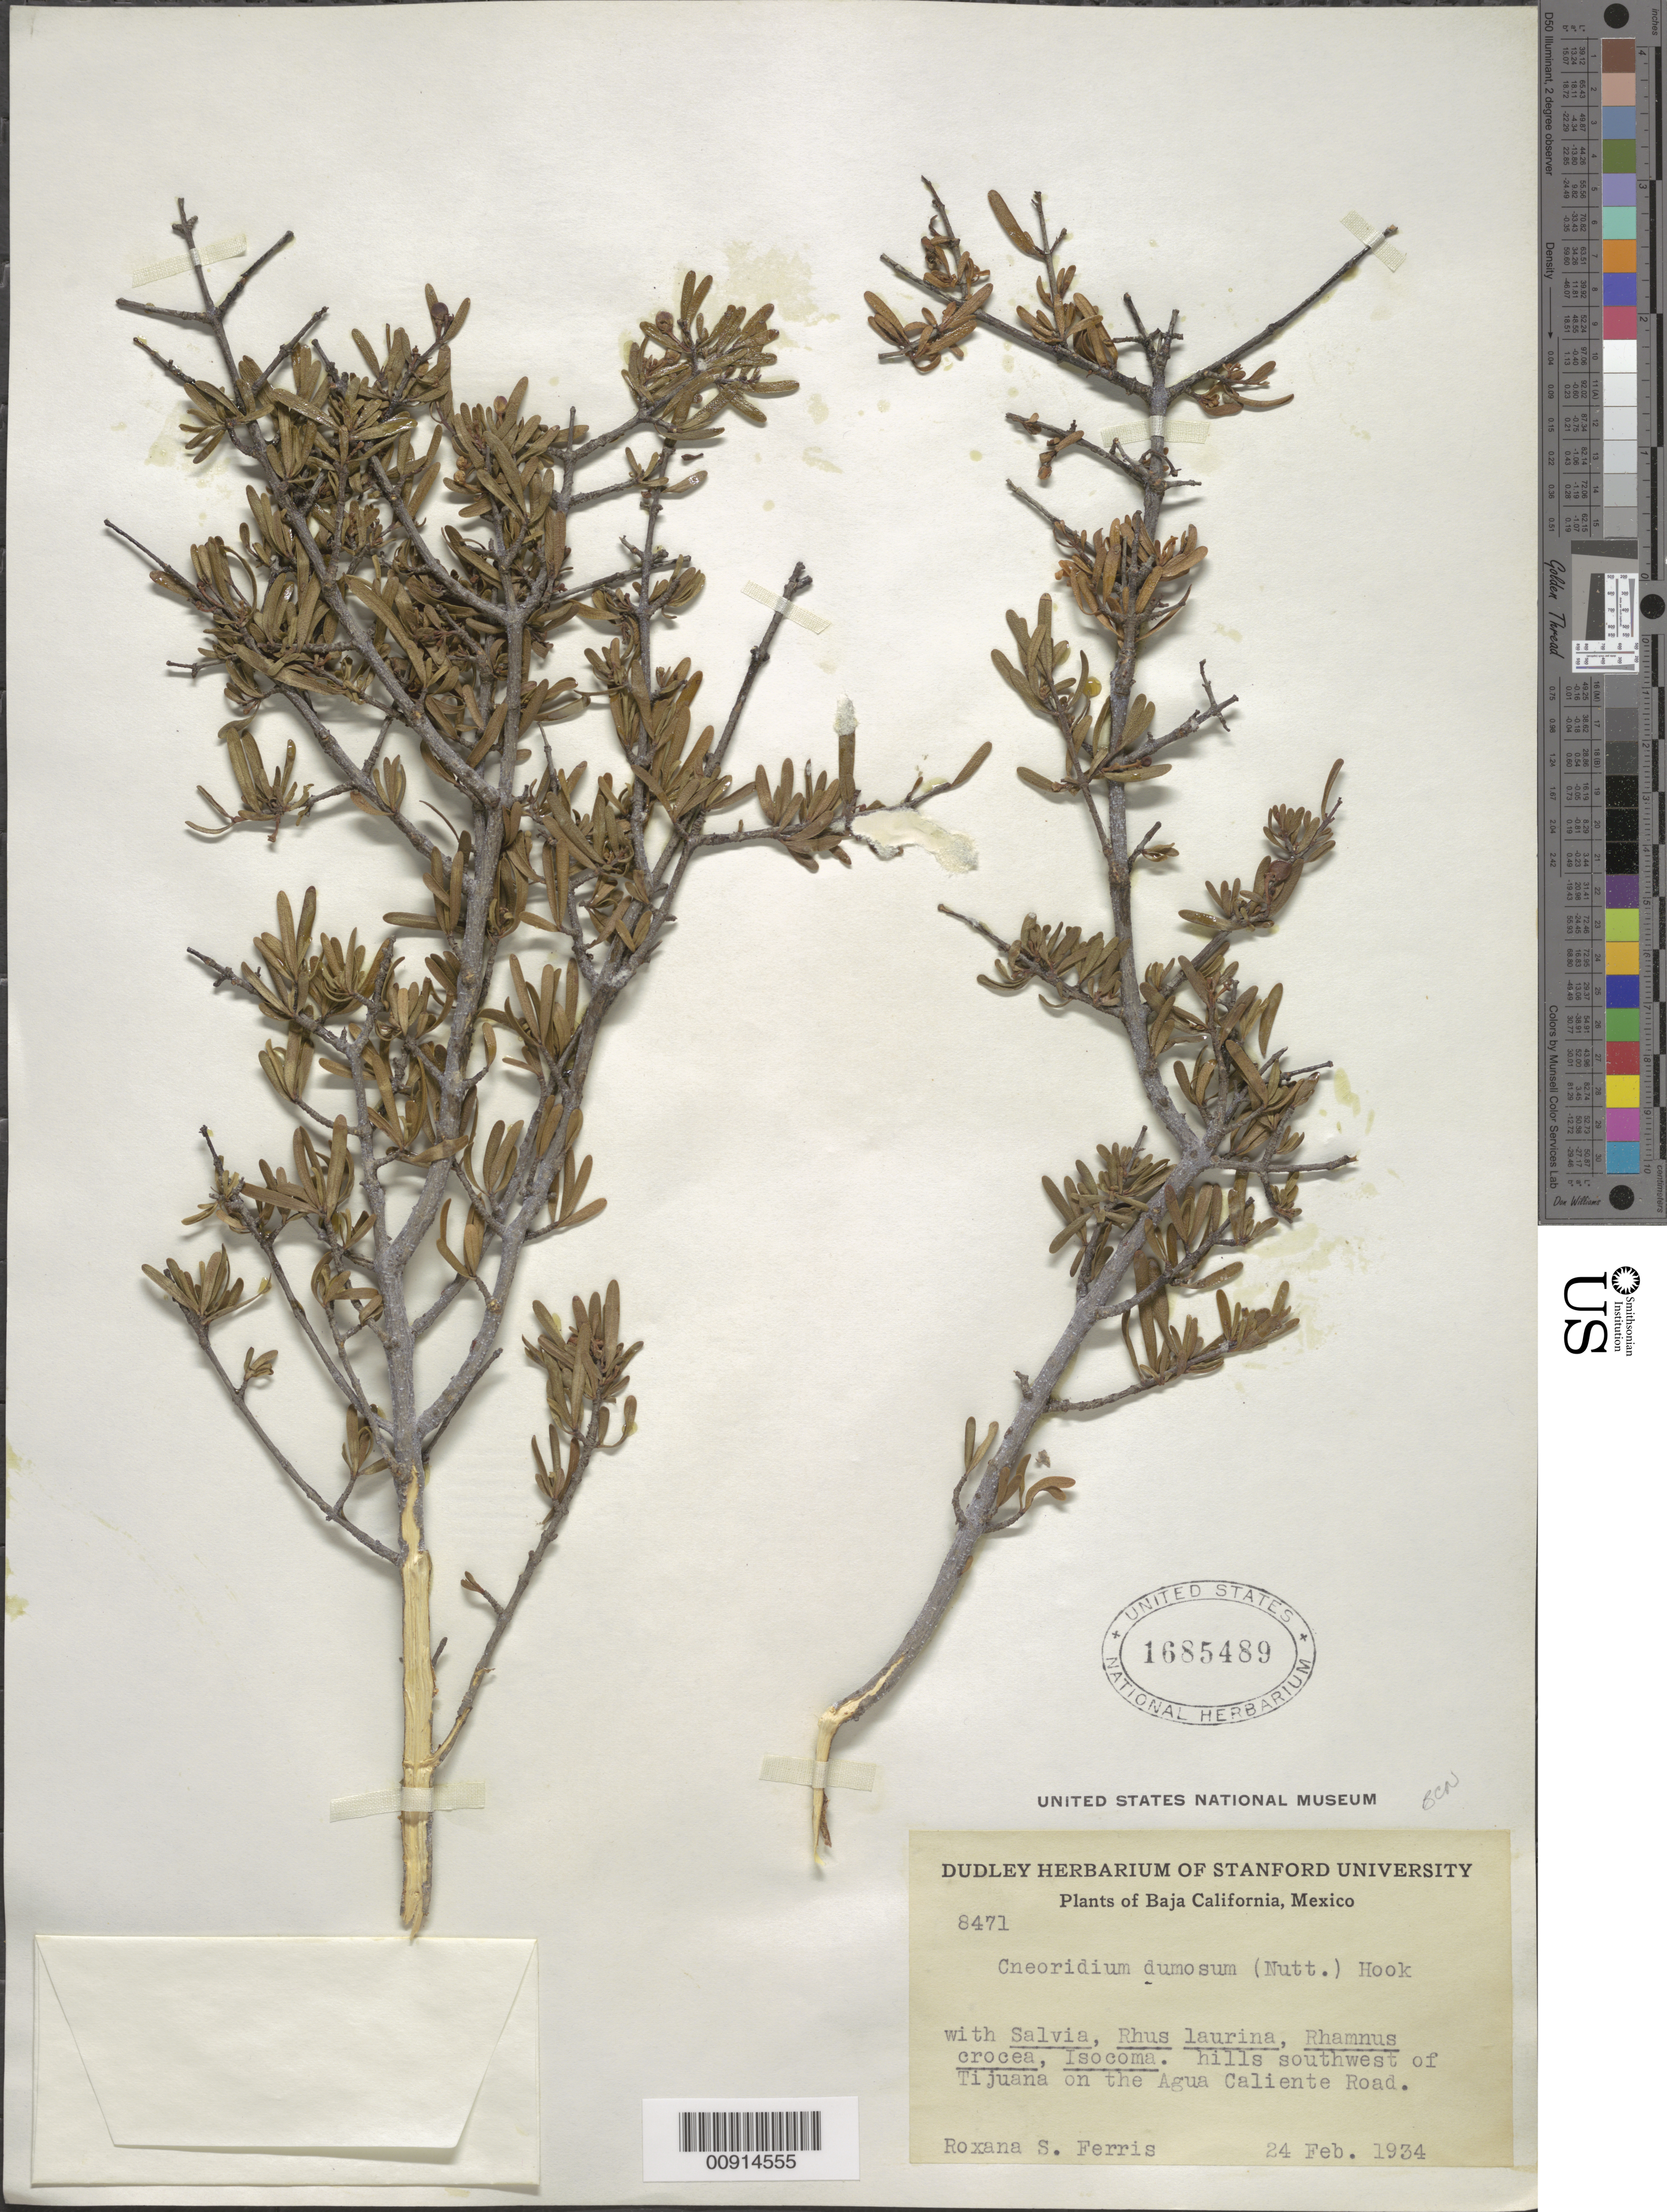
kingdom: Plantae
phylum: Tracheophyta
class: Magnoliopsida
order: Sapindales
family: Rutaceae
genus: Cneoridium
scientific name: Cneoridium dumosum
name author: (Nutt. ex Torr. & A. Gray) Hook. f. ex Baill.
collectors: R. S. Ferris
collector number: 8471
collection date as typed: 24 Feb 1934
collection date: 1934-02-24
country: Mexico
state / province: Baja California Norte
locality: Hills southwest of Tijuana on the Agua Caliente Road. Baja California.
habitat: Hills; with Salvia, Rhus laurina, Rhamnus crocea, Isocoma.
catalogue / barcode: US 1685489